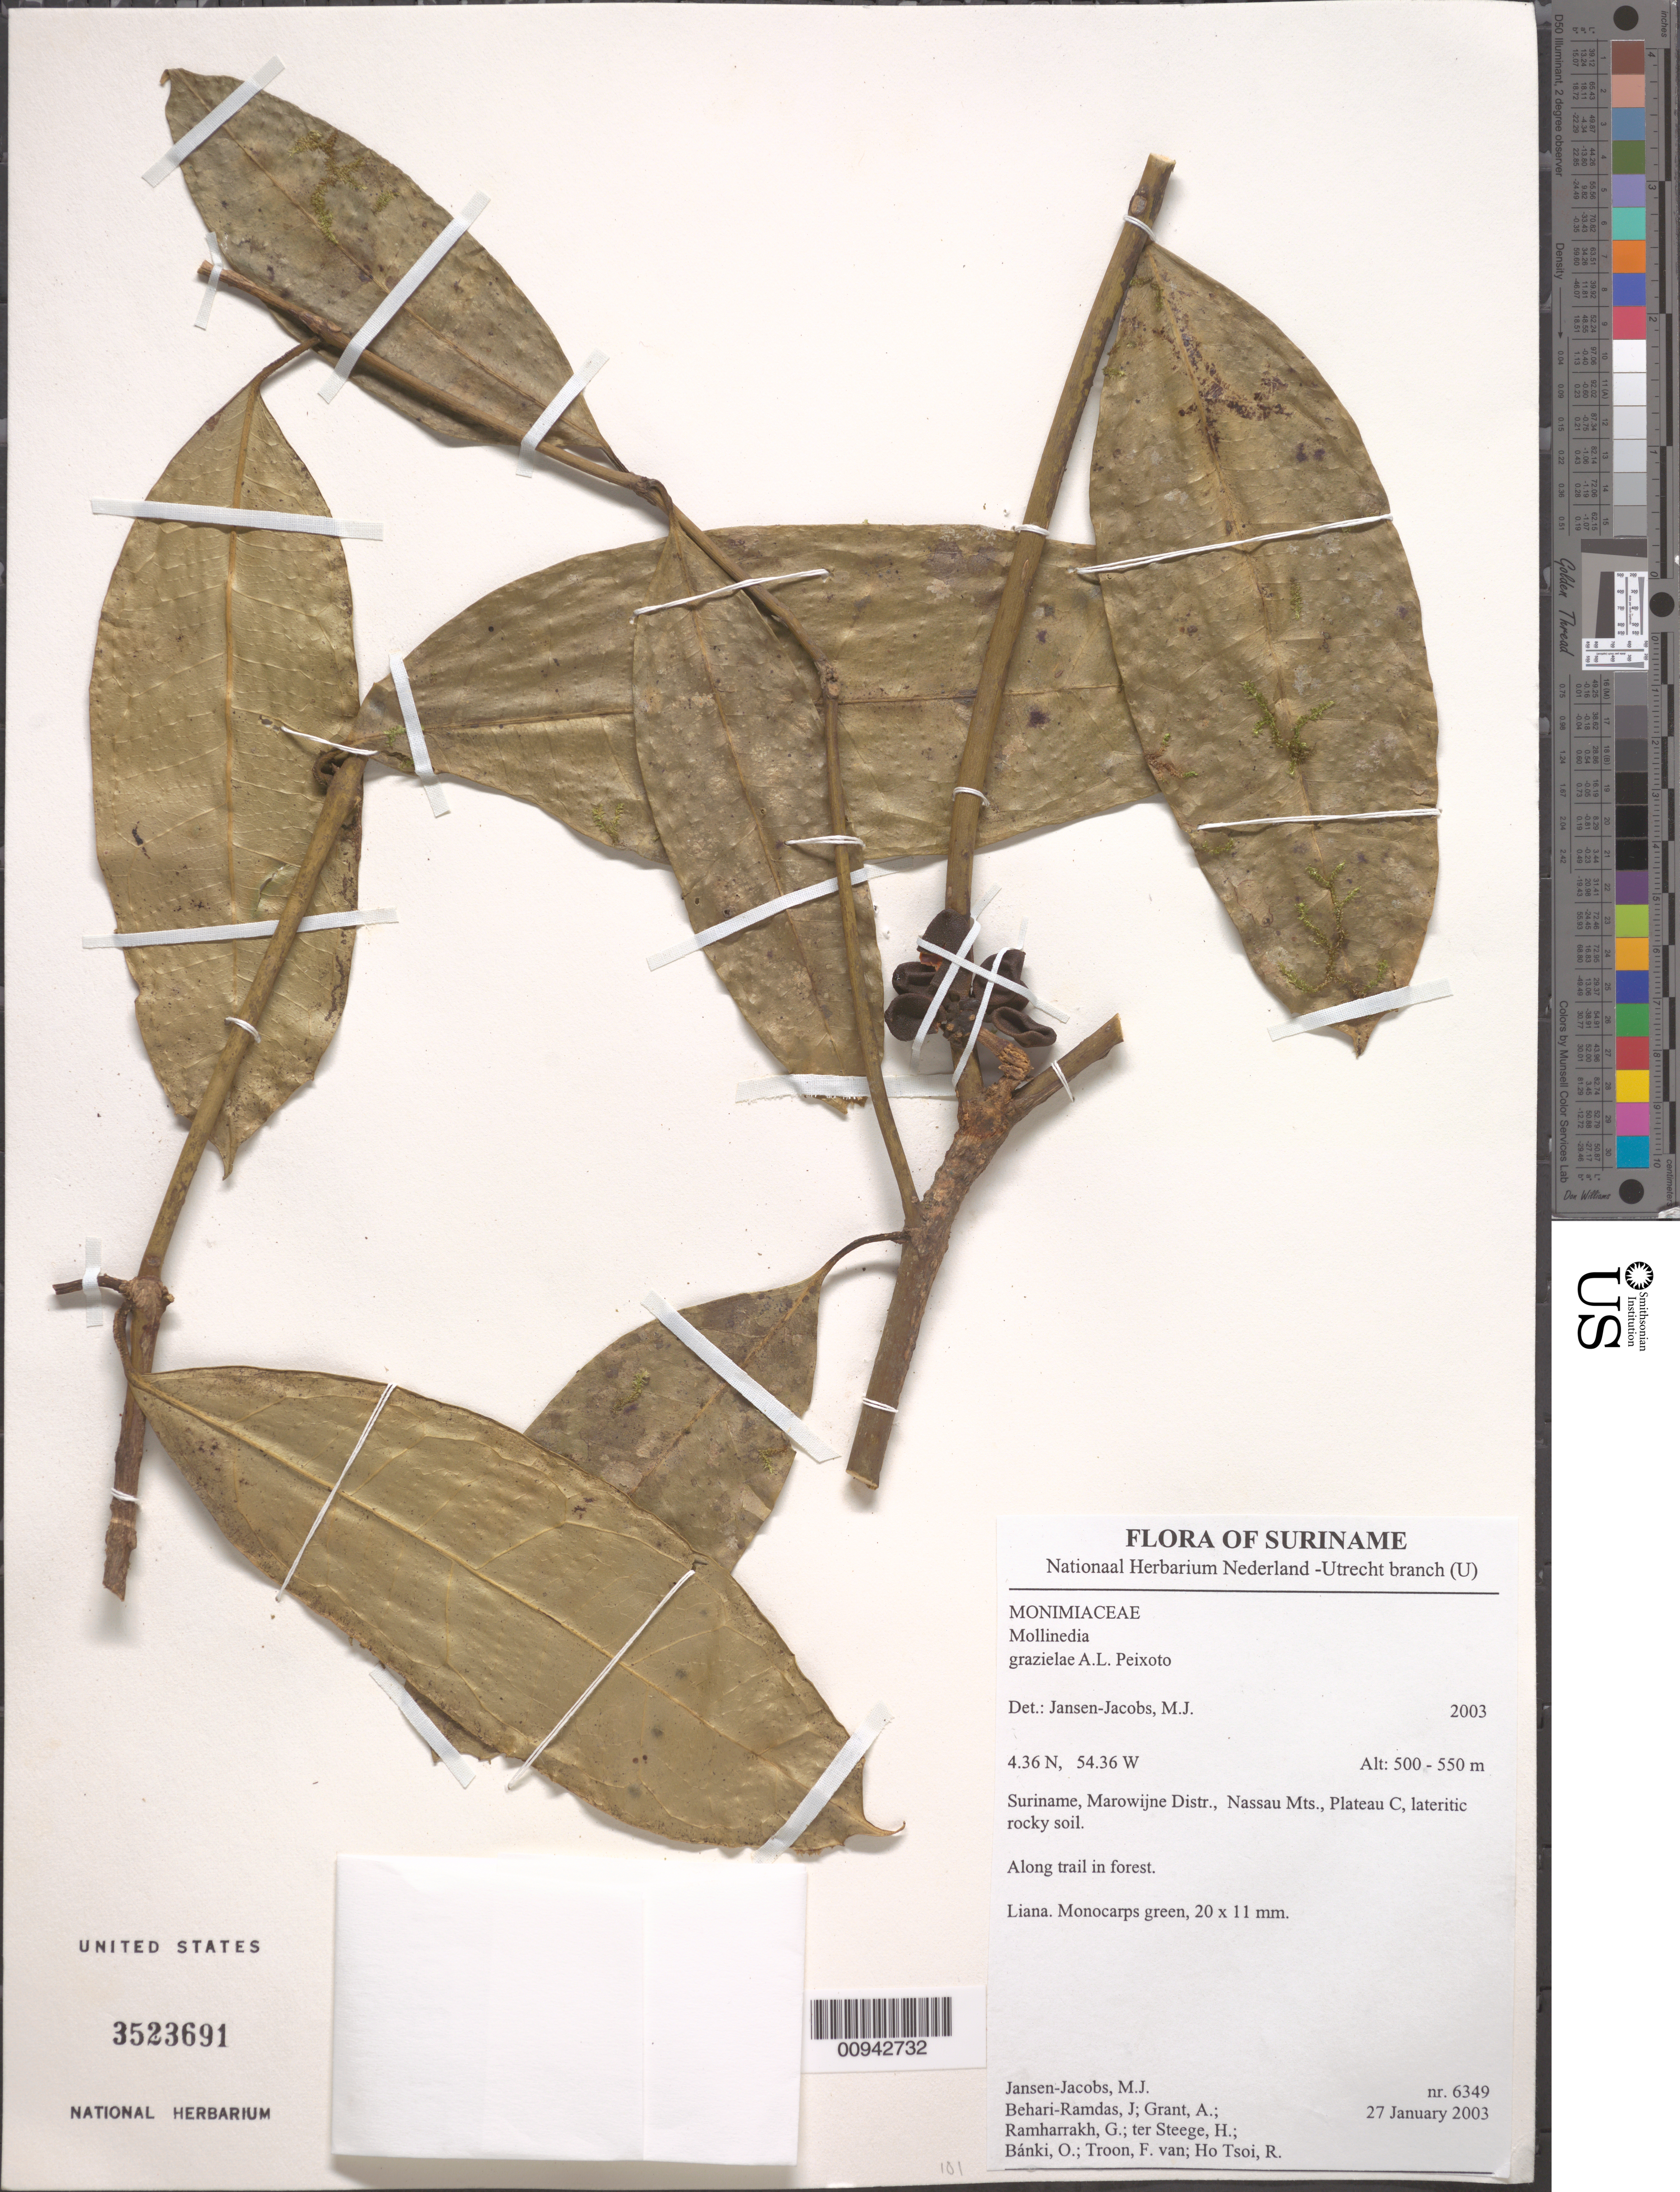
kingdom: Plantae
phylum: Tracheophyta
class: Magnoliopsida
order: Laurales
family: Monimiaceae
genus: Mollinedia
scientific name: Mollinedia grazielae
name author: Peixoto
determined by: Jansen-Jacobs, M. J., (U), Nationaal Herbarium Nederland, Utrecht University branch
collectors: M. J. Jansen-Jacobs, J. Behari-Ramdas, A. Grant, G. Ramharrakh, H. ter Steege, O. Bánki, F. Van Troon & R. Ho Tsoi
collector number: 6349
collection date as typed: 27-Jan-03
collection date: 2003-01-27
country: Suriname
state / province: Marowijne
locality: Nassau Mts., Plateau C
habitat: Lateritic rocky soil. Along trail in forest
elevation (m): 500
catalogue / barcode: US 3523691